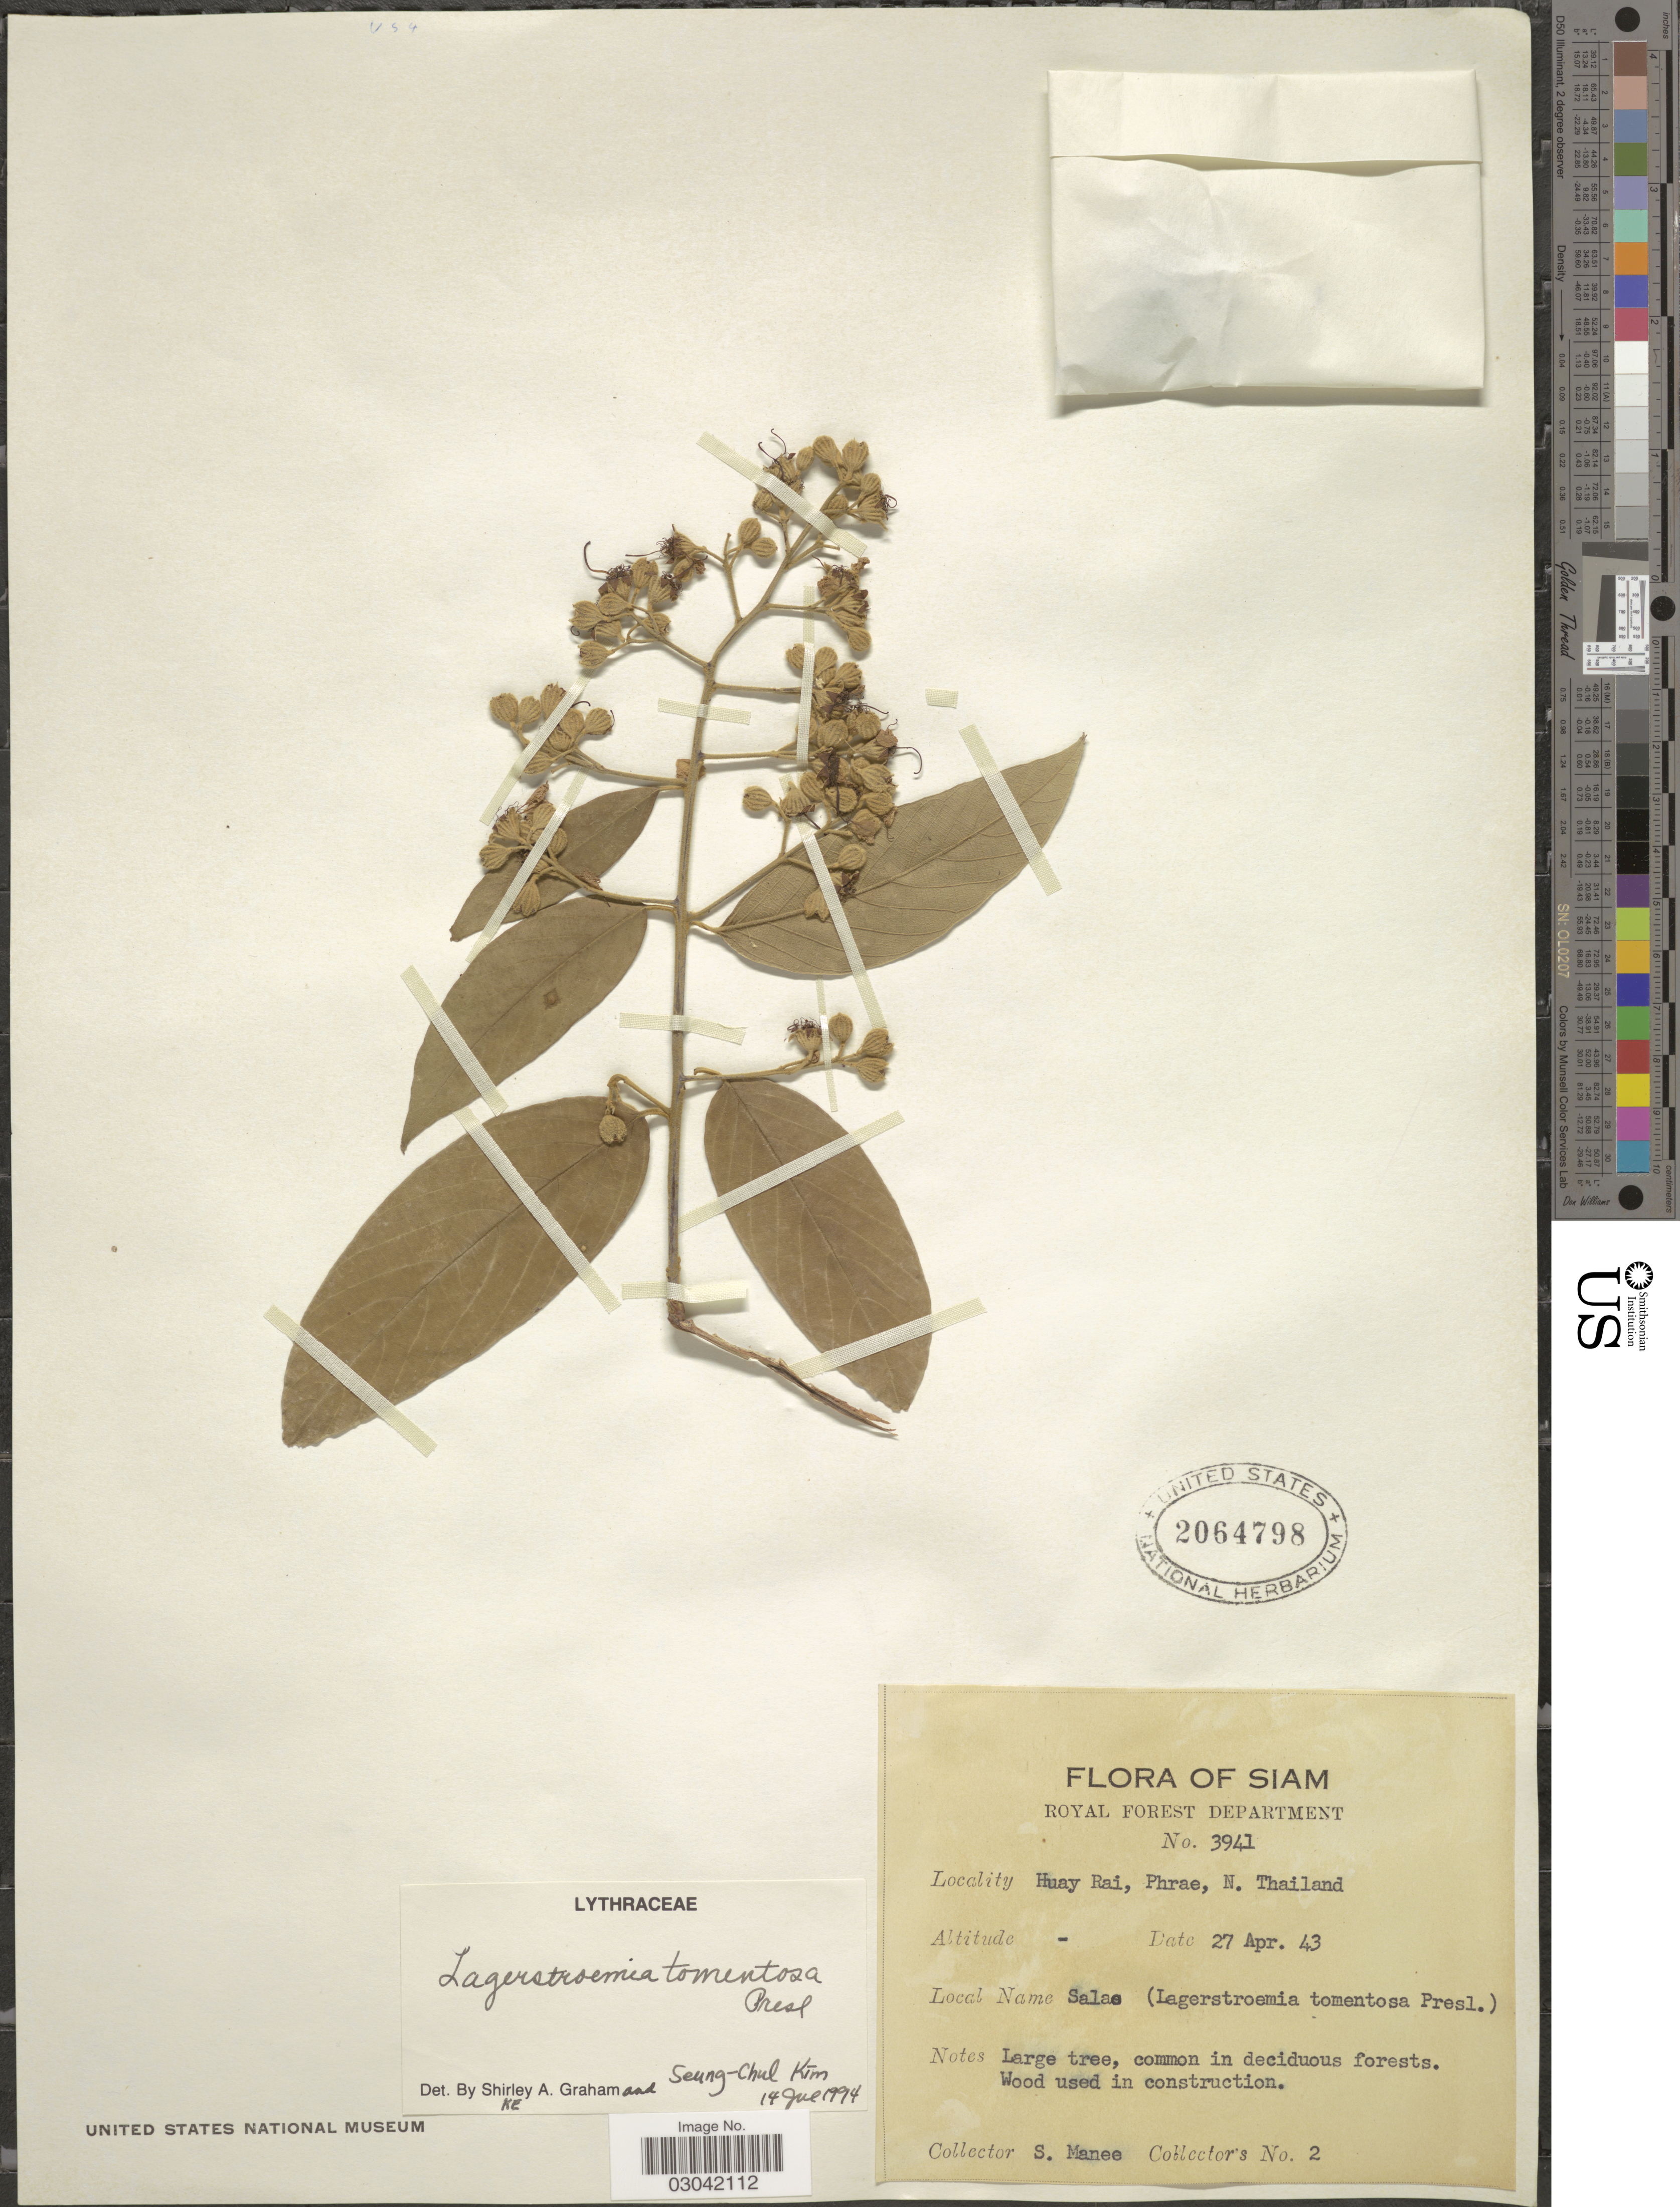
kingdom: Plantae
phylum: Tracheophyta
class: Magnoliopsida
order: Myrtales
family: Lythraceae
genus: Lagerstroemia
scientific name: Lagerstroemia tomentosa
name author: C. Presl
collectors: S. Manee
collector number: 2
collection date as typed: Transcribed d/m/y: 27/4/43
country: Thailand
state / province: Phrae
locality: Siam. Huay Rai, N. Thailand.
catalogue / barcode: US 2064798